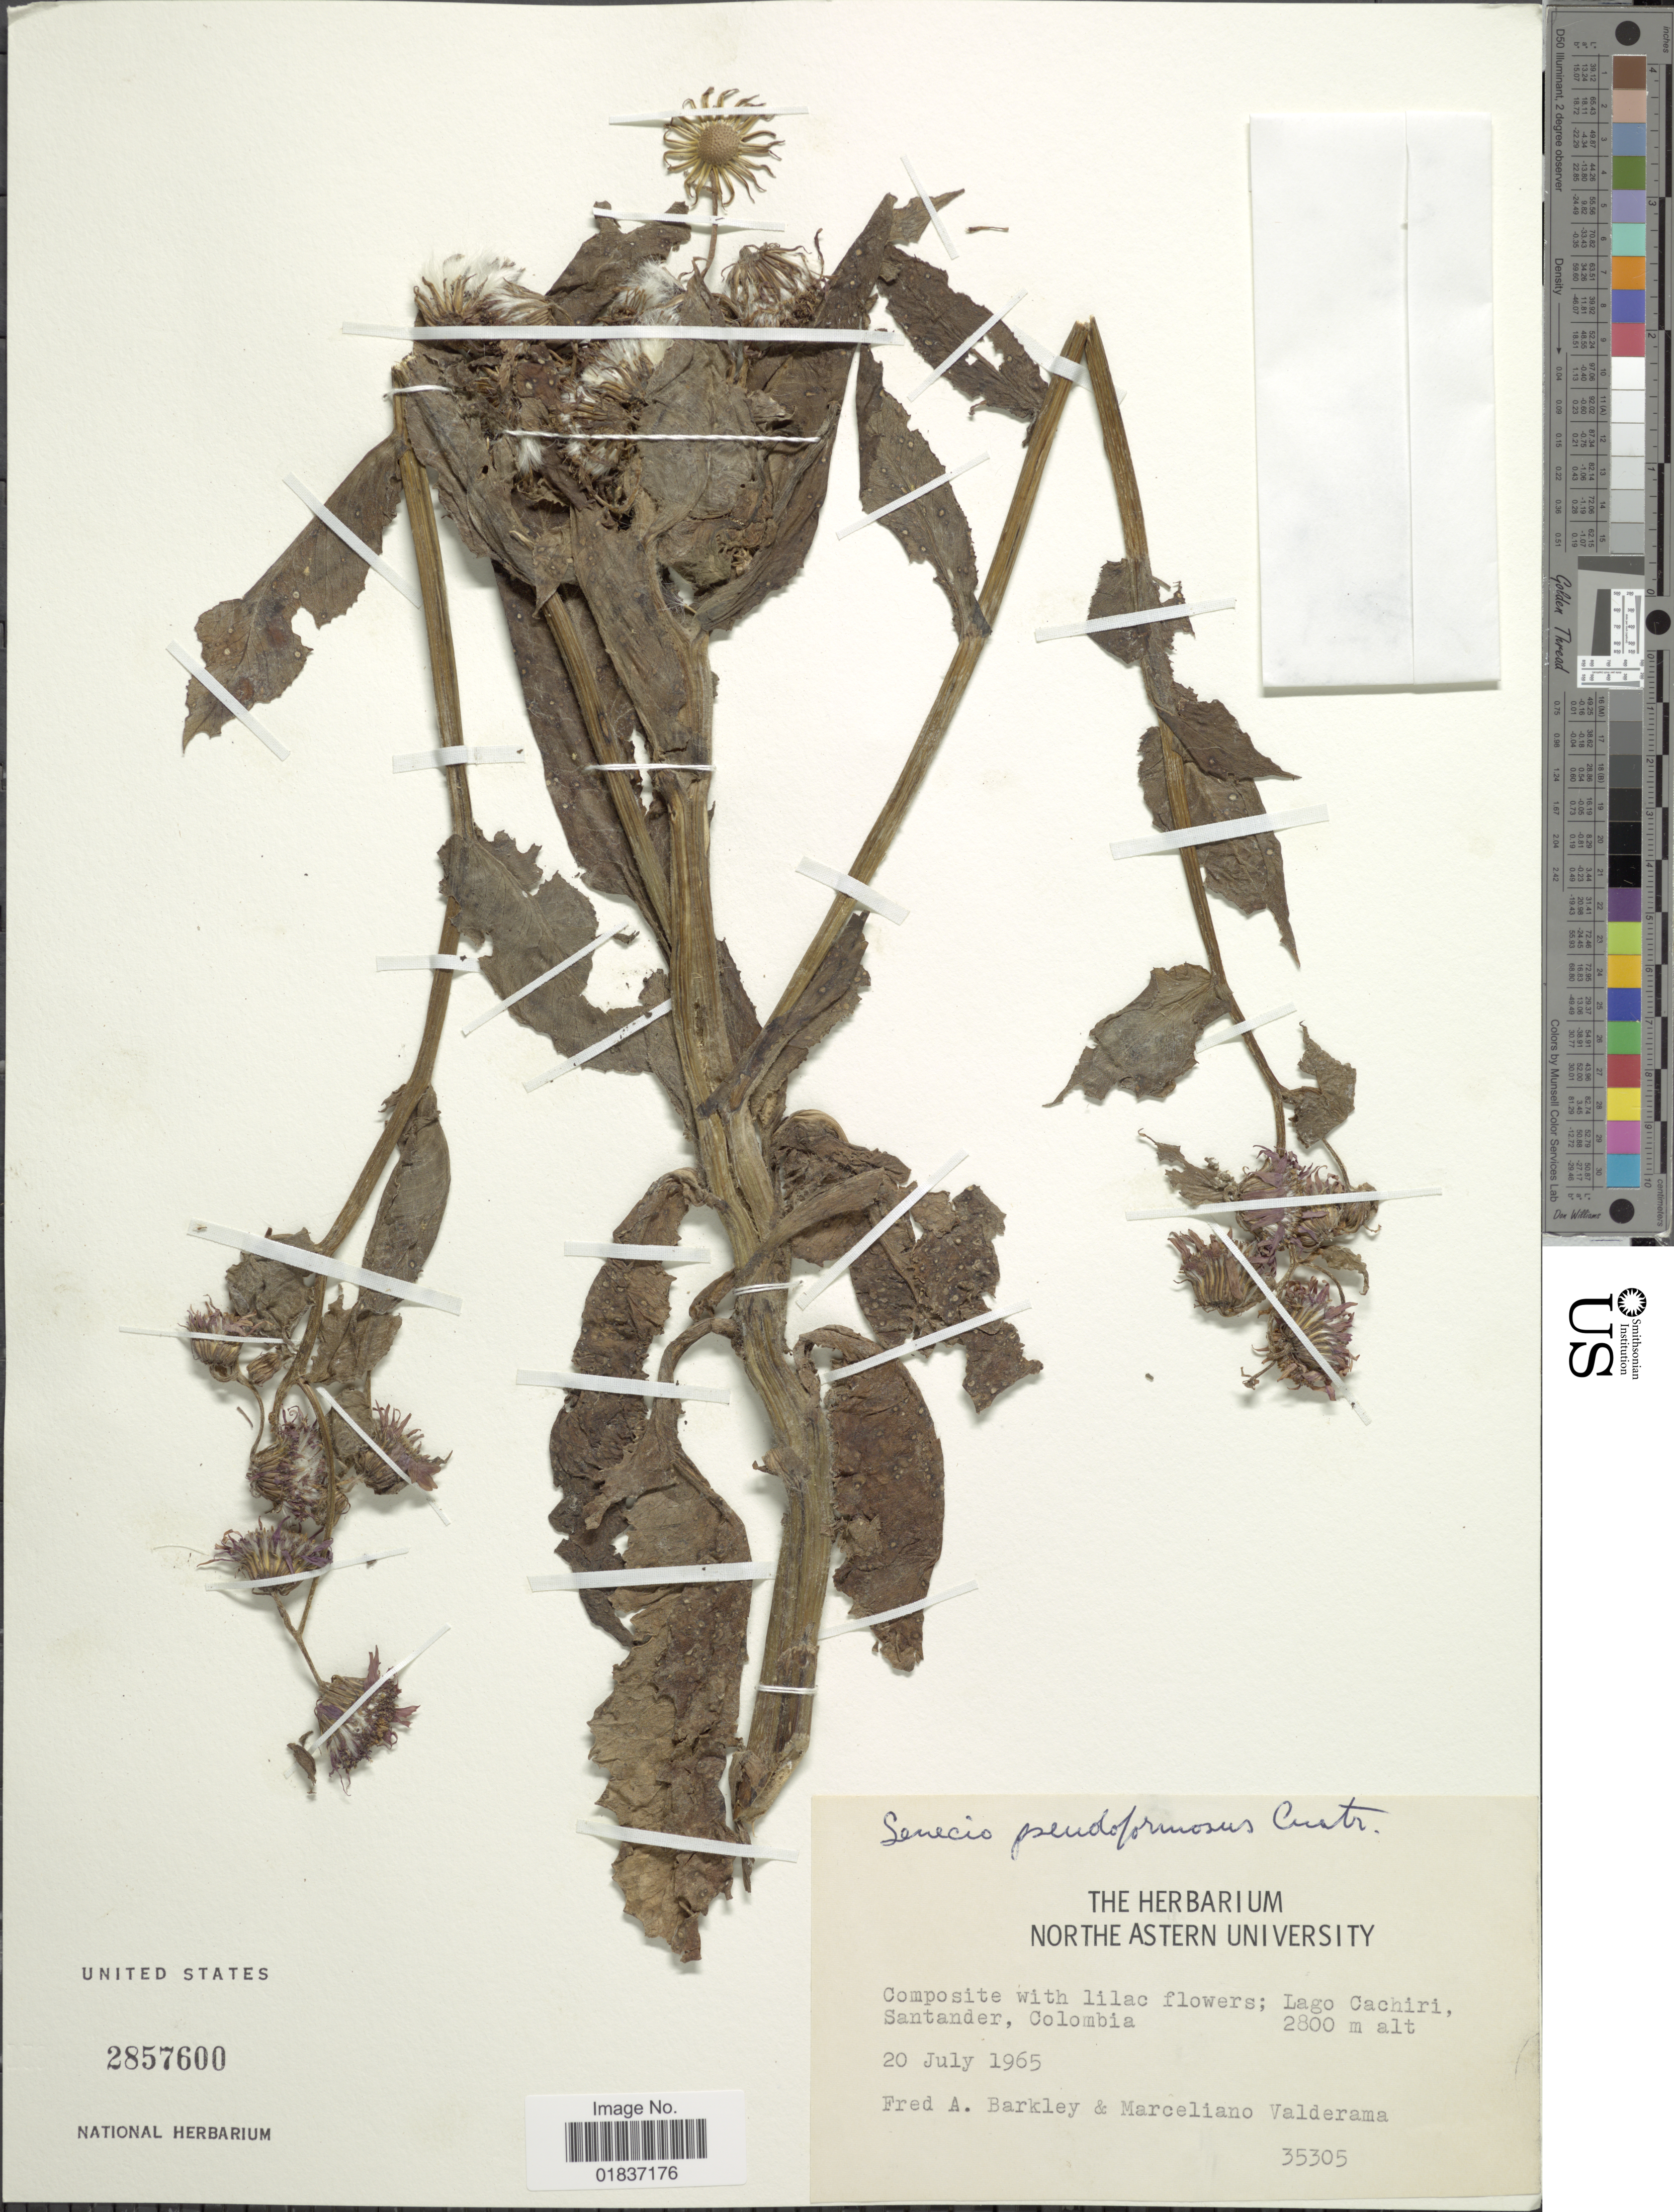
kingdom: Plantae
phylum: Tracheophyta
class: Magnoliopsida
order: Asterales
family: Asteraceae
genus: Senecio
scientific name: Senecio pseudoformosus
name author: Cuatrec.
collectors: F. A. Barkley & M. Valderama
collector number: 35305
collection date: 1965-07-20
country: Colombia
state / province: Santander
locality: Lago Cachiri. Santander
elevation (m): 2800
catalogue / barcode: US 2857600